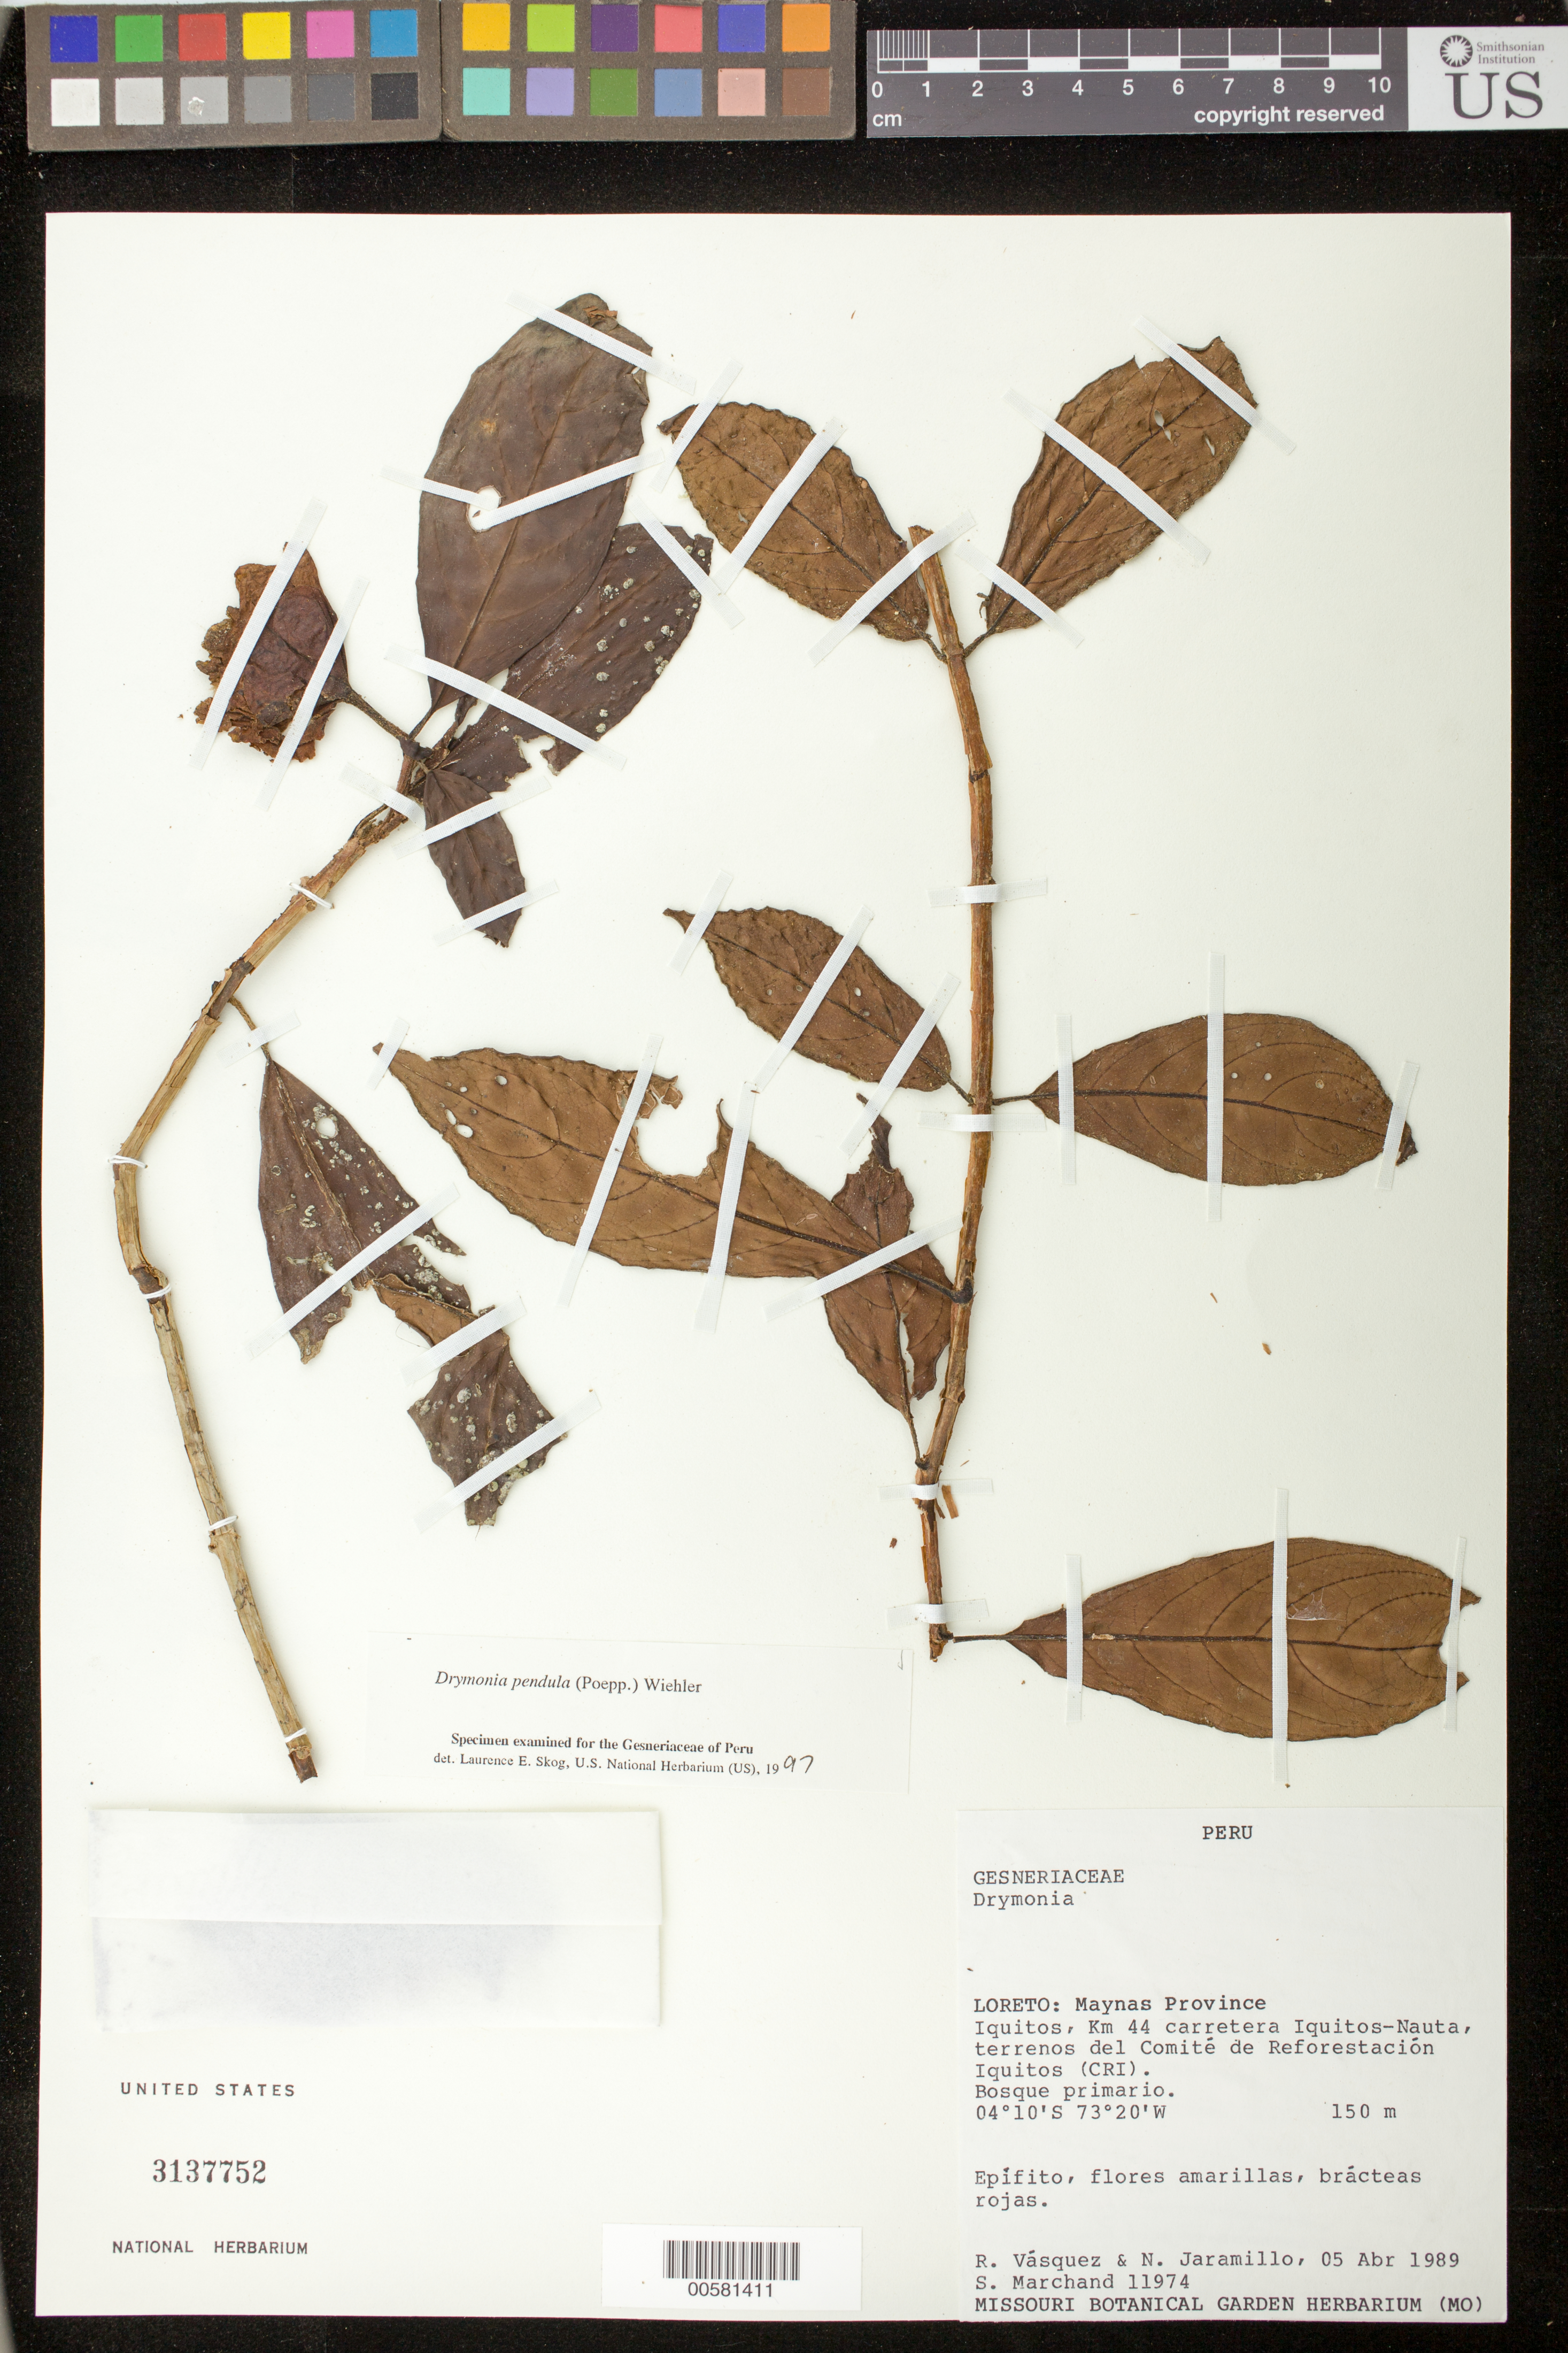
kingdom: Plantae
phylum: Tracheophyta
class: Magnoliopsida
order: Lamiales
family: Gesneriaceae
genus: Drymonia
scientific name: Drymonia pendula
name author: (Poepp.) Wiehler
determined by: Clark, J. L., (SEL), The Marie Selby Botanical Garden (UNITED STATES)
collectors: R. Vásquez, N. Jaramillo & S. Marchand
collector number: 11974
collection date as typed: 05 Apr 1989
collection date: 1989-04-05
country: Peru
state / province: Loreto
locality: Prov. Maynas; Iquitos, Km 44 carretera Iquitos - Nauta, terrenos del Comité de Reforestación Iquitos (CRI)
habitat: Bosque primario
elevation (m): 150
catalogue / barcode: US 3137752